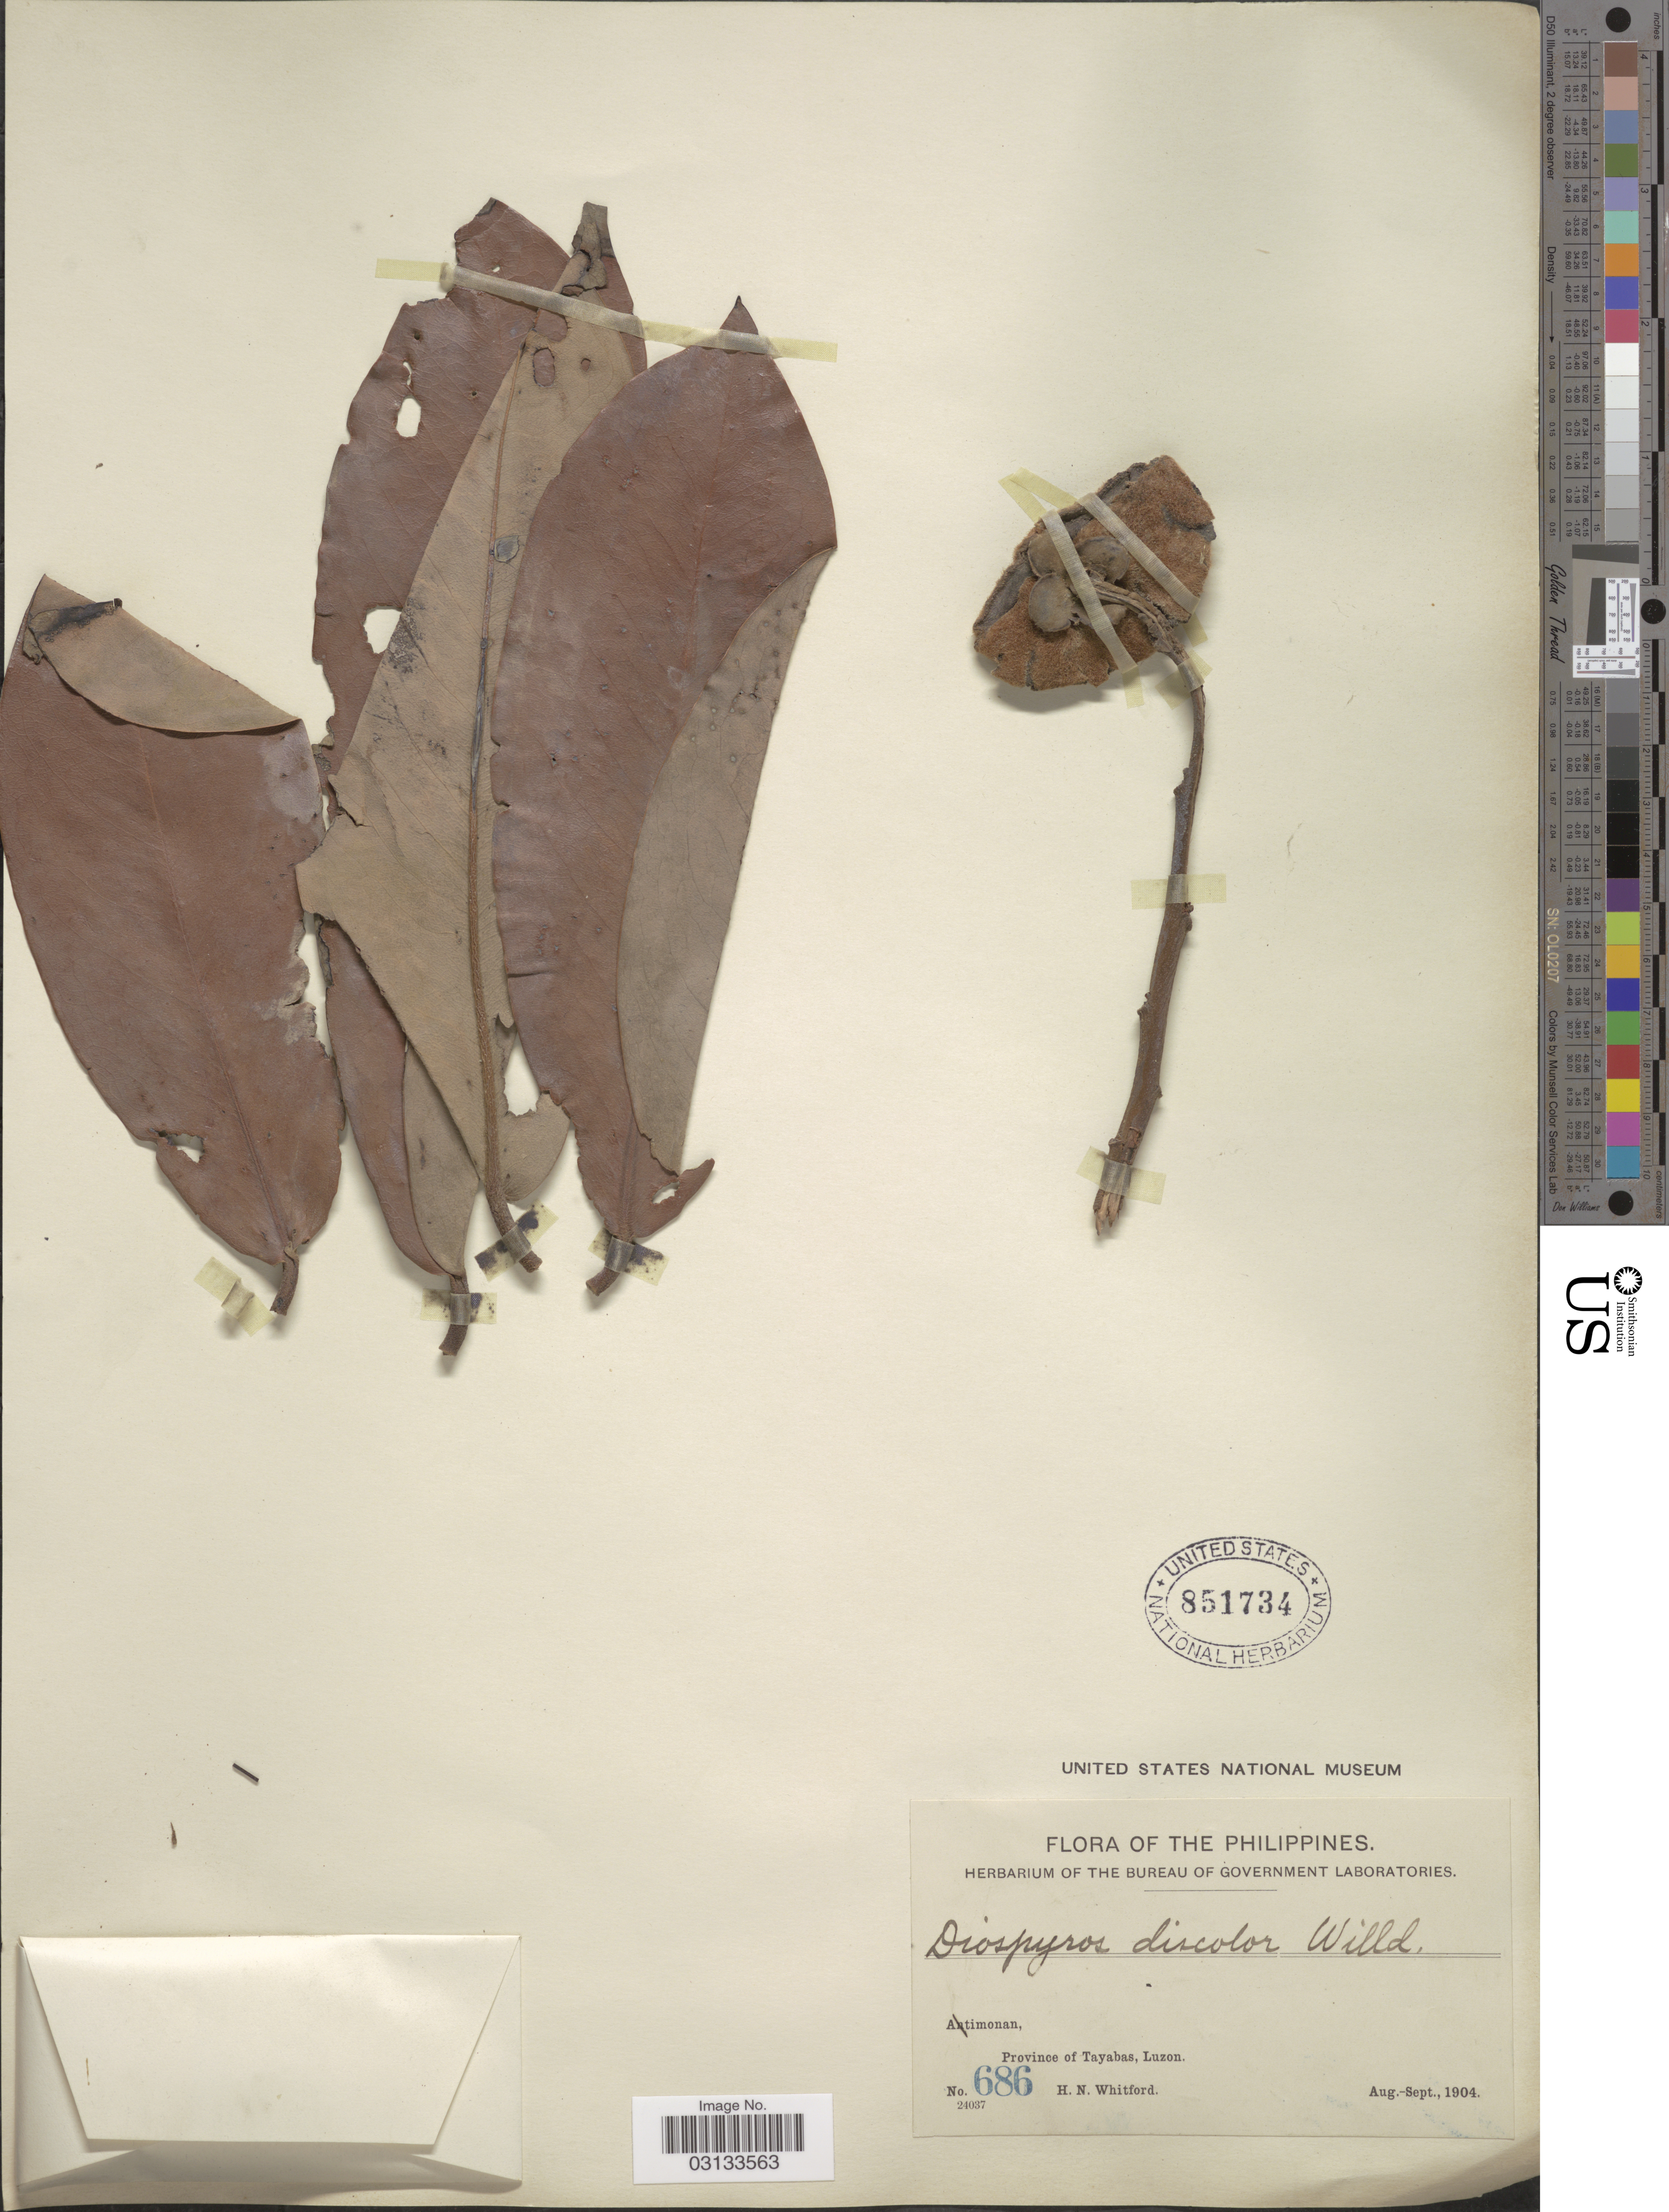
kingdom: Plantae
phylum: Tracheophyta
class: Magnoliopsida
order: Ericales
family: Ebenaceae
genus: Diospyros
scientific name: Diospyros discolor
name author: Willd.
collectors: H. N. Whitford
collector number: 686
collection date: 1904-08/1904-09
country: Philippines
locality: Atimonan, Province of Tayabas, Luzon.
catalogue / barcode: US 851734